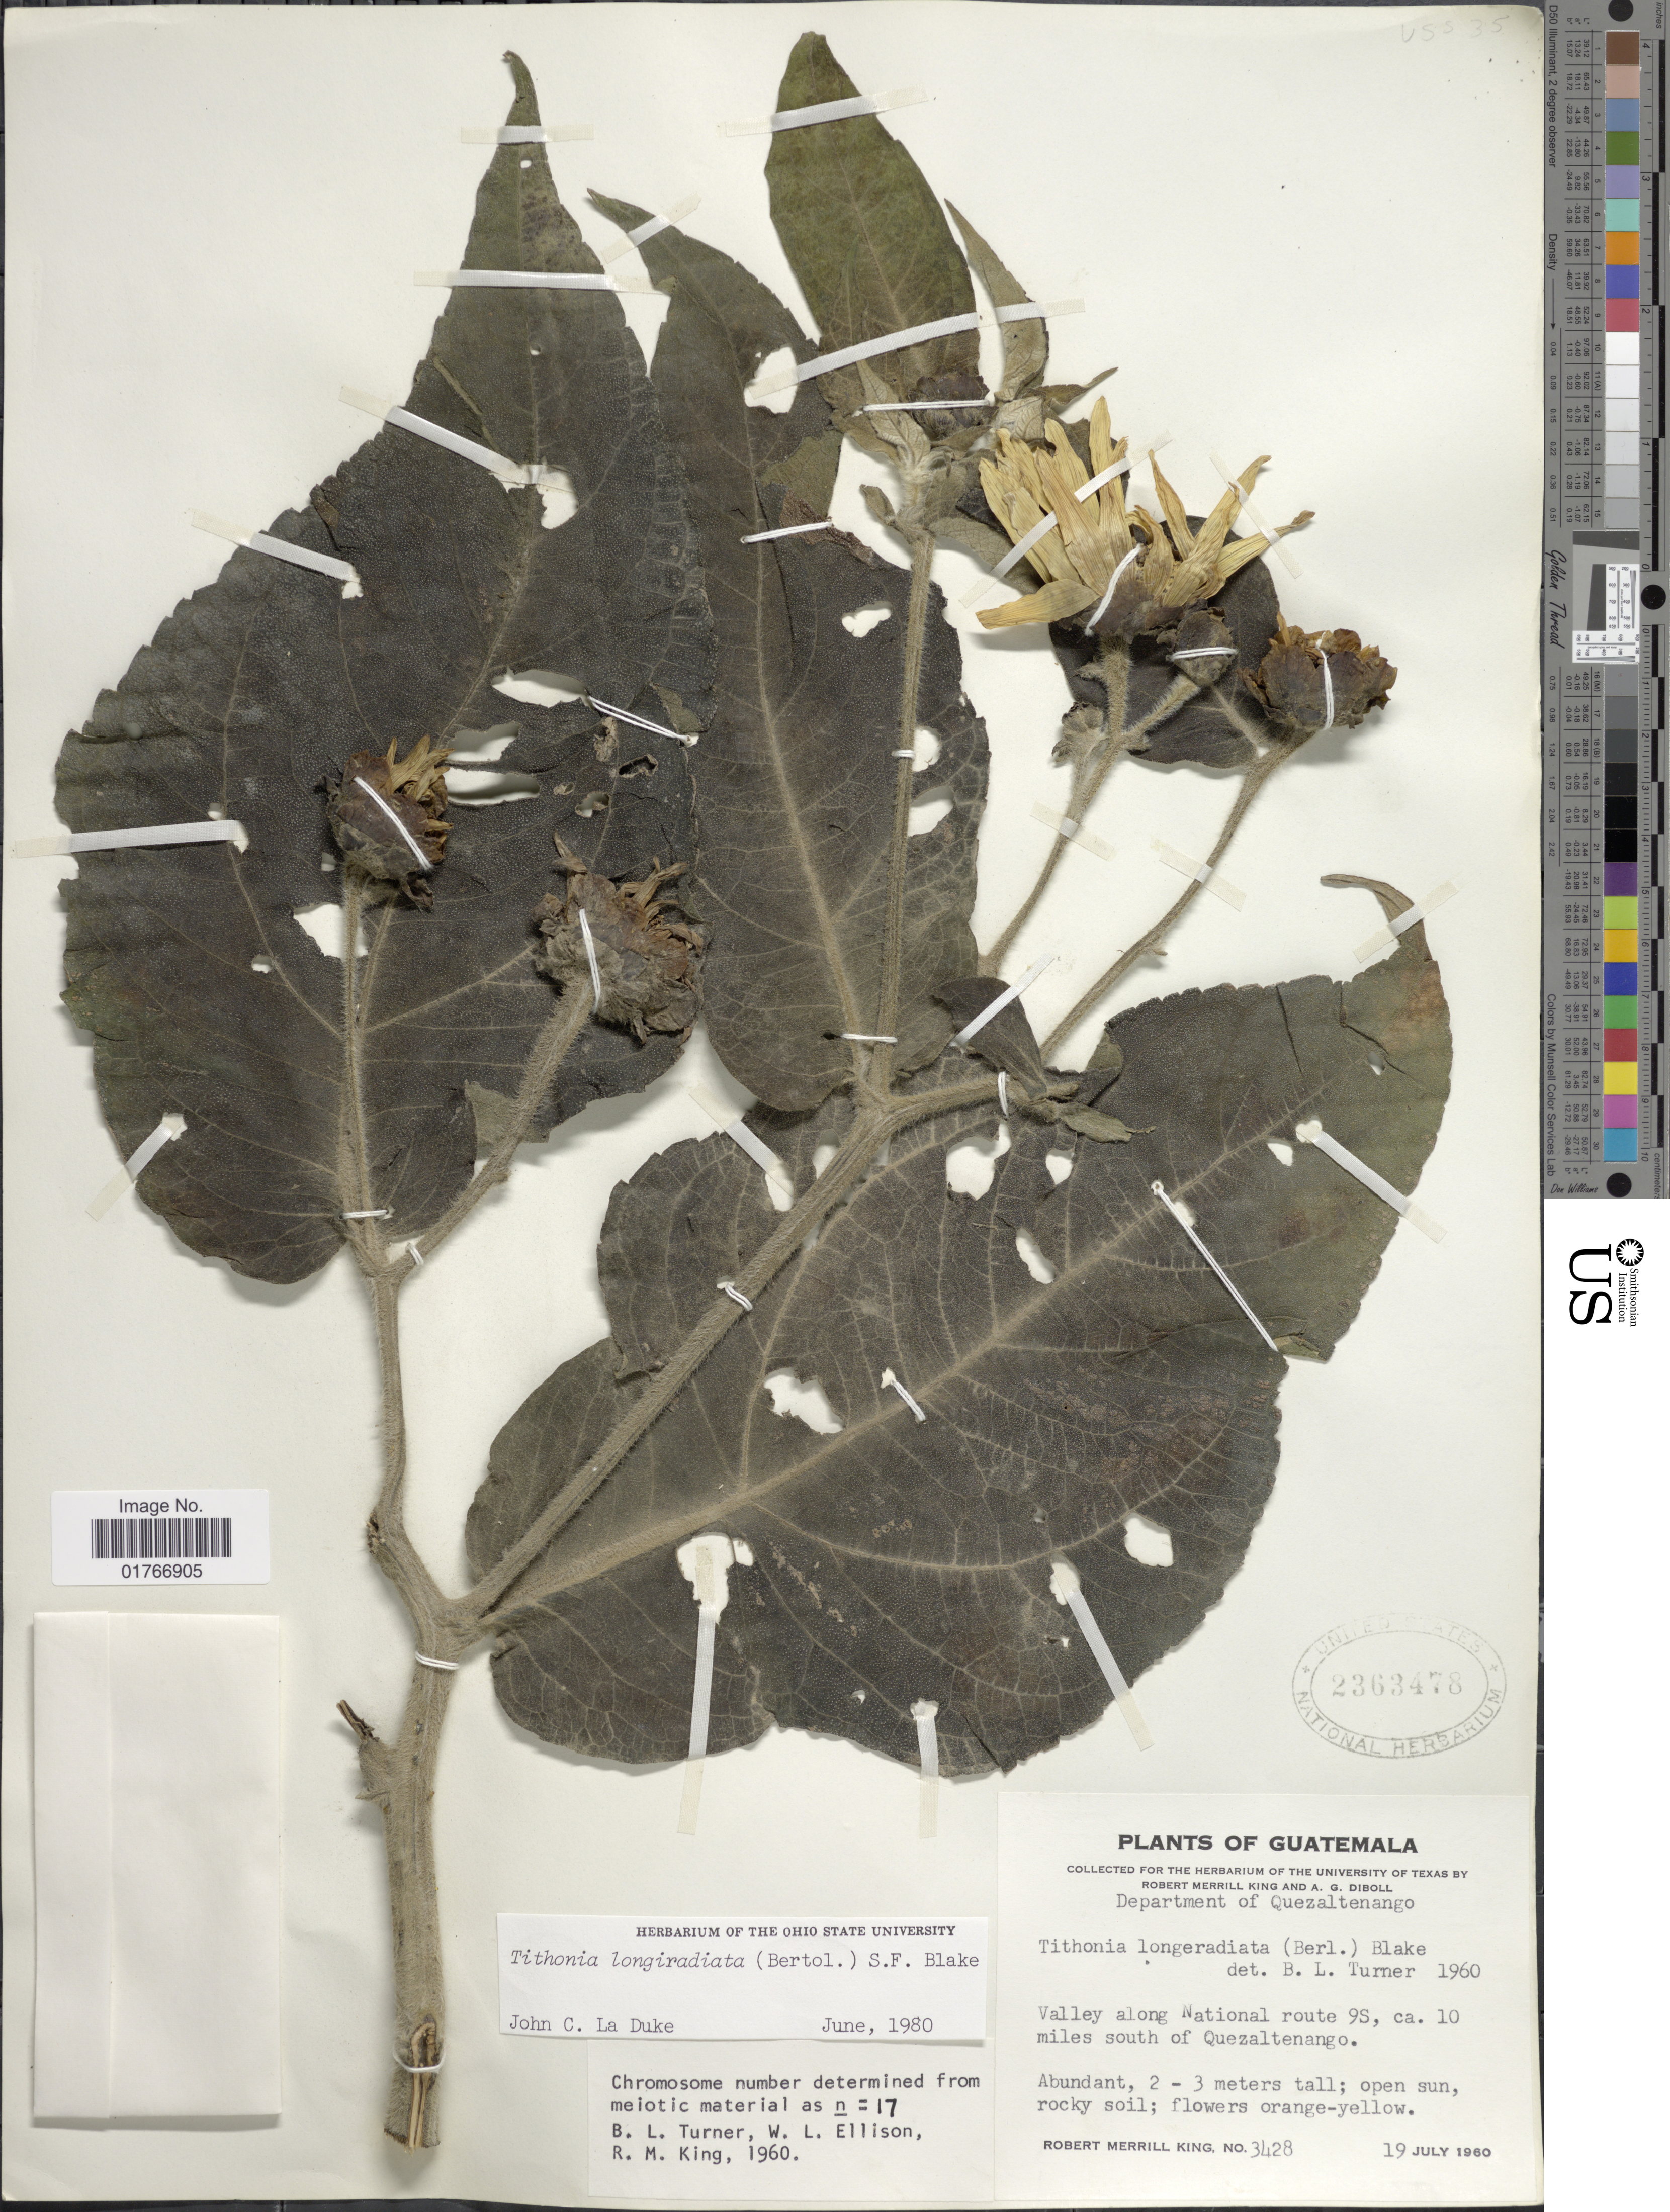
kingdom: Plantae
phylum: Tracheophyta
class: Magnoliopsida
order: Asterales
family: Asteraceae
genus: Tithonia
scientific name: Tithonia longiradiata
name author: (Bertol.) S.F. Blake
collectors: R. M. King & A. Diboll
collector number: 3428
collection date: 1960-07-19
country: Guatemala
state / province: Quetzaltenango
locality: Valley along National route 9S, ca 10 miles south of Quezaltenango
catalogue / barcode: US 2363478